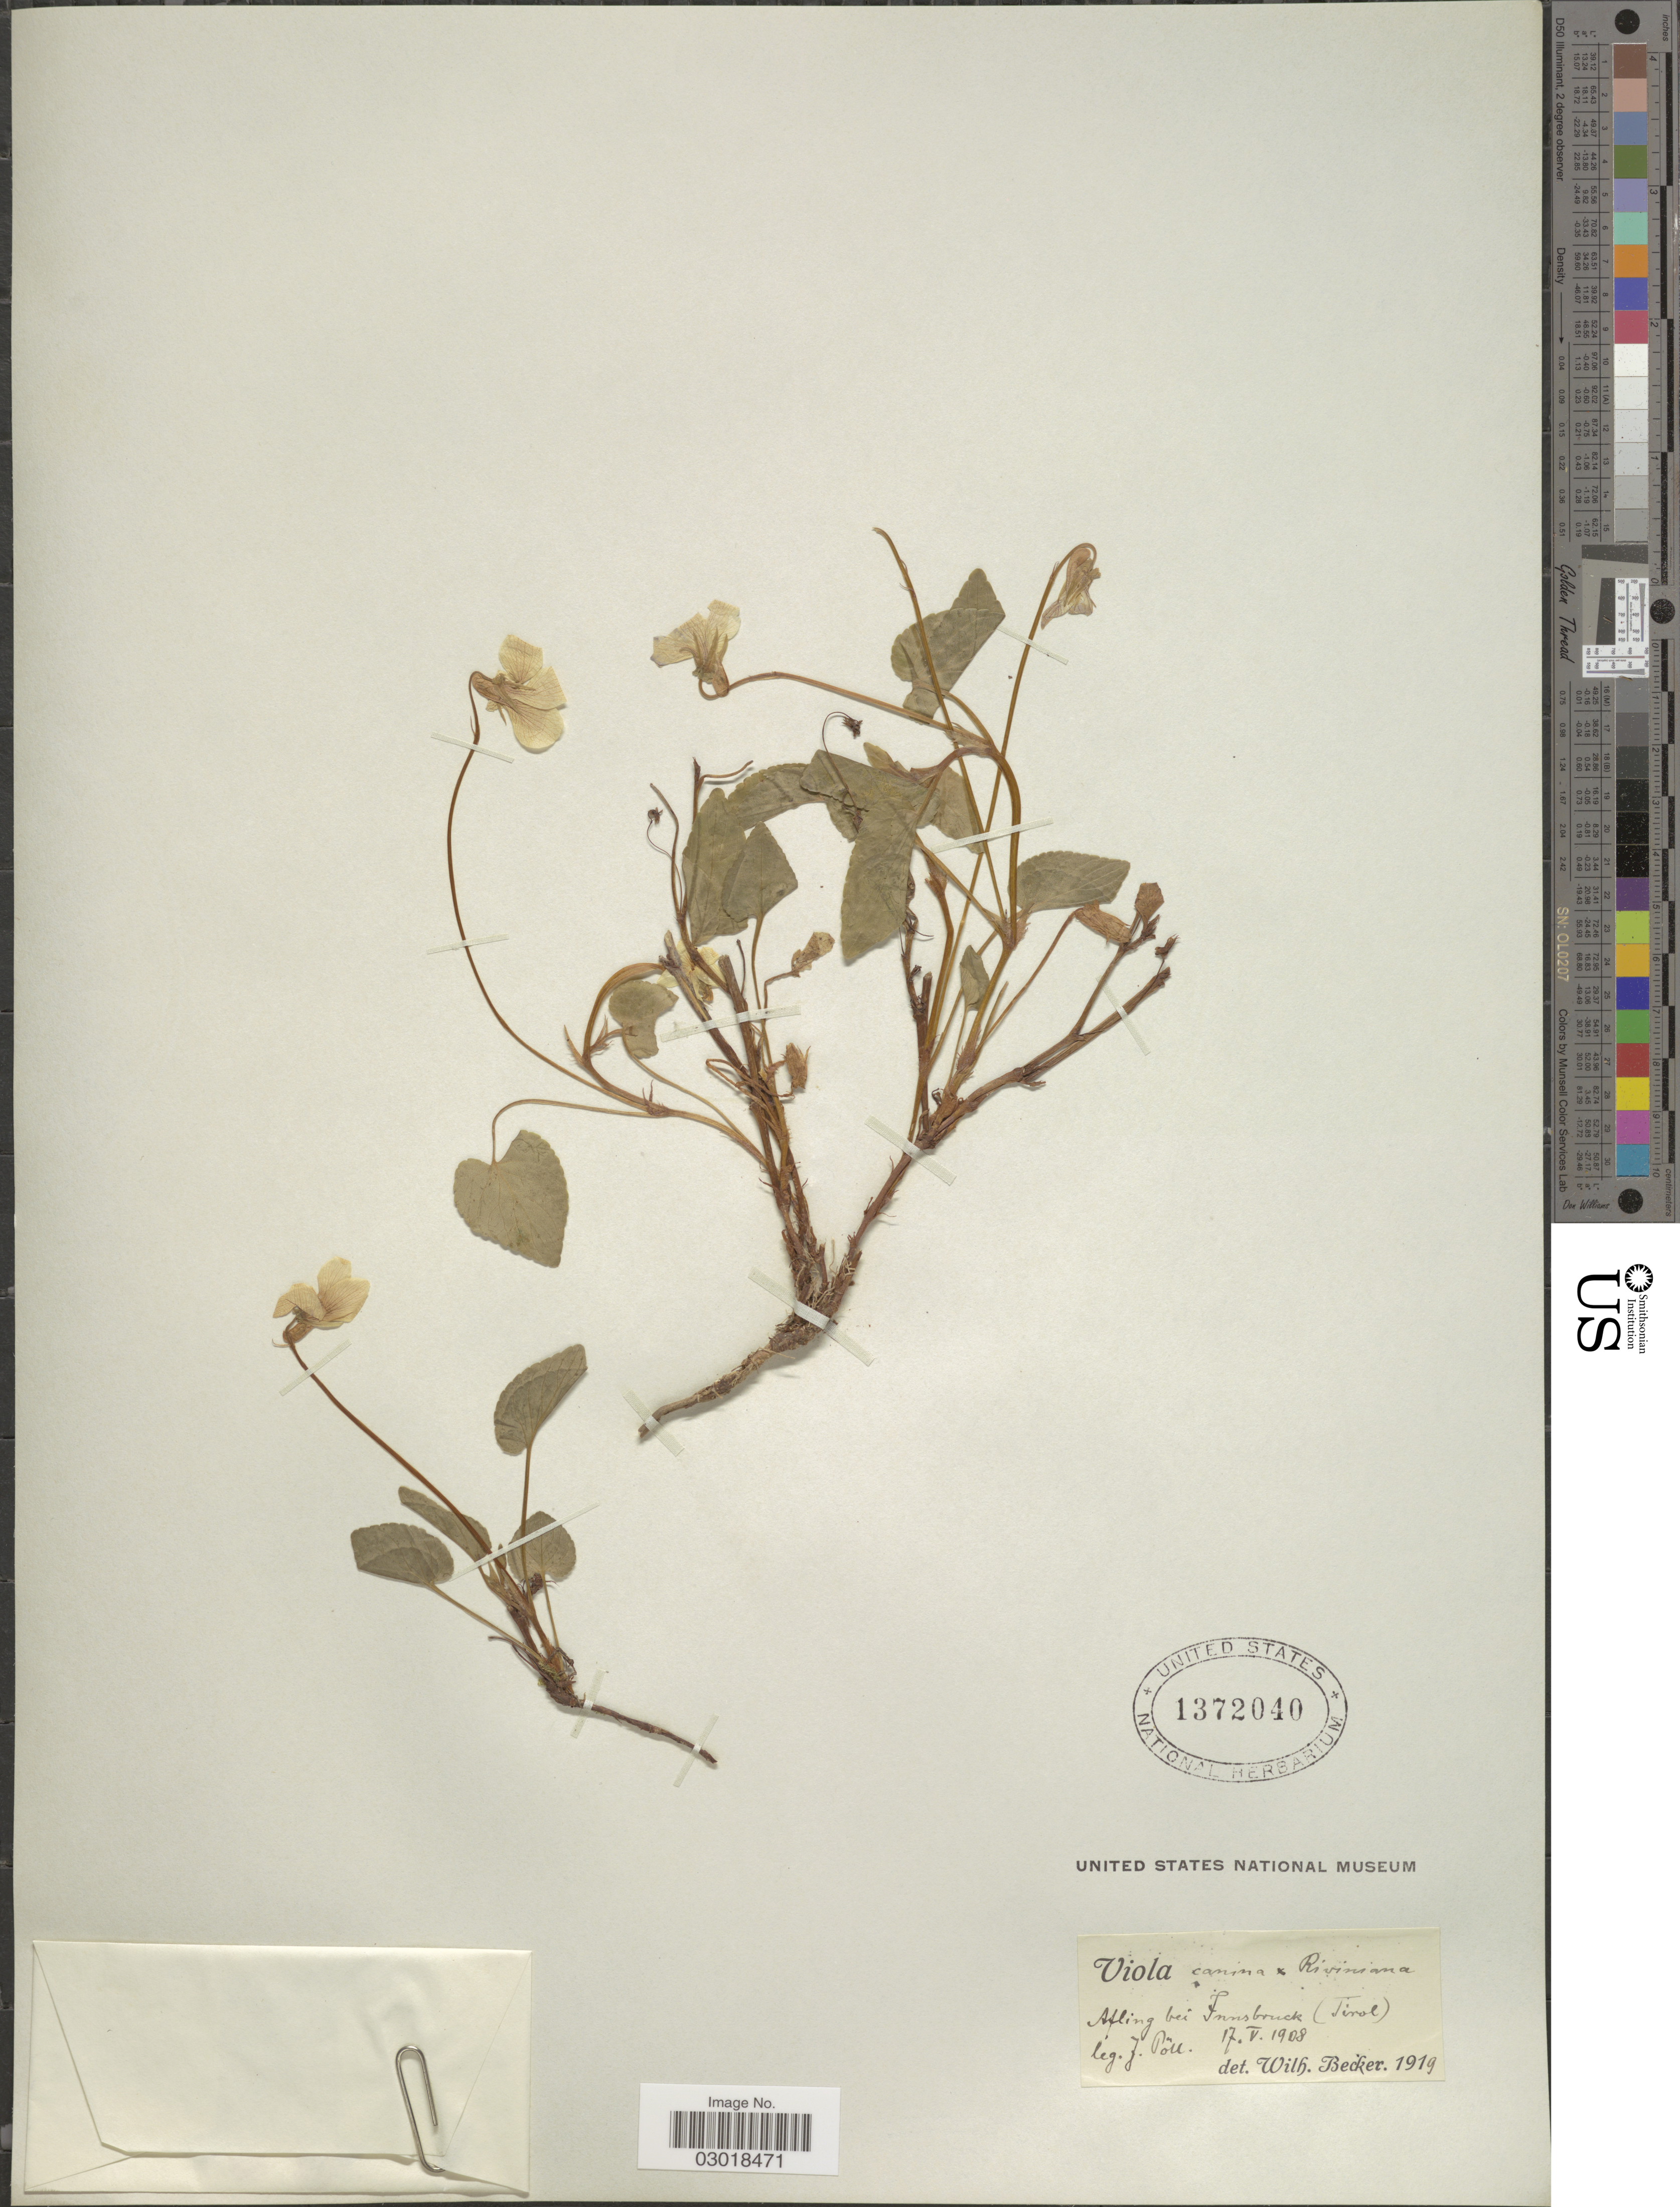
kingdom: Plantae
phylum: Tracheophyta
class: Magnoliopsida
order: Malpighiales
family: Violaceae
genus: Viola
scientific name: Viola canina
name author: L.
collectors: J. Poll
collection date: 1908-05-17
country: Austria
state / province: Tirol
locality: Afling bei Inssbruck.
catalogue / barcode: US 1372040